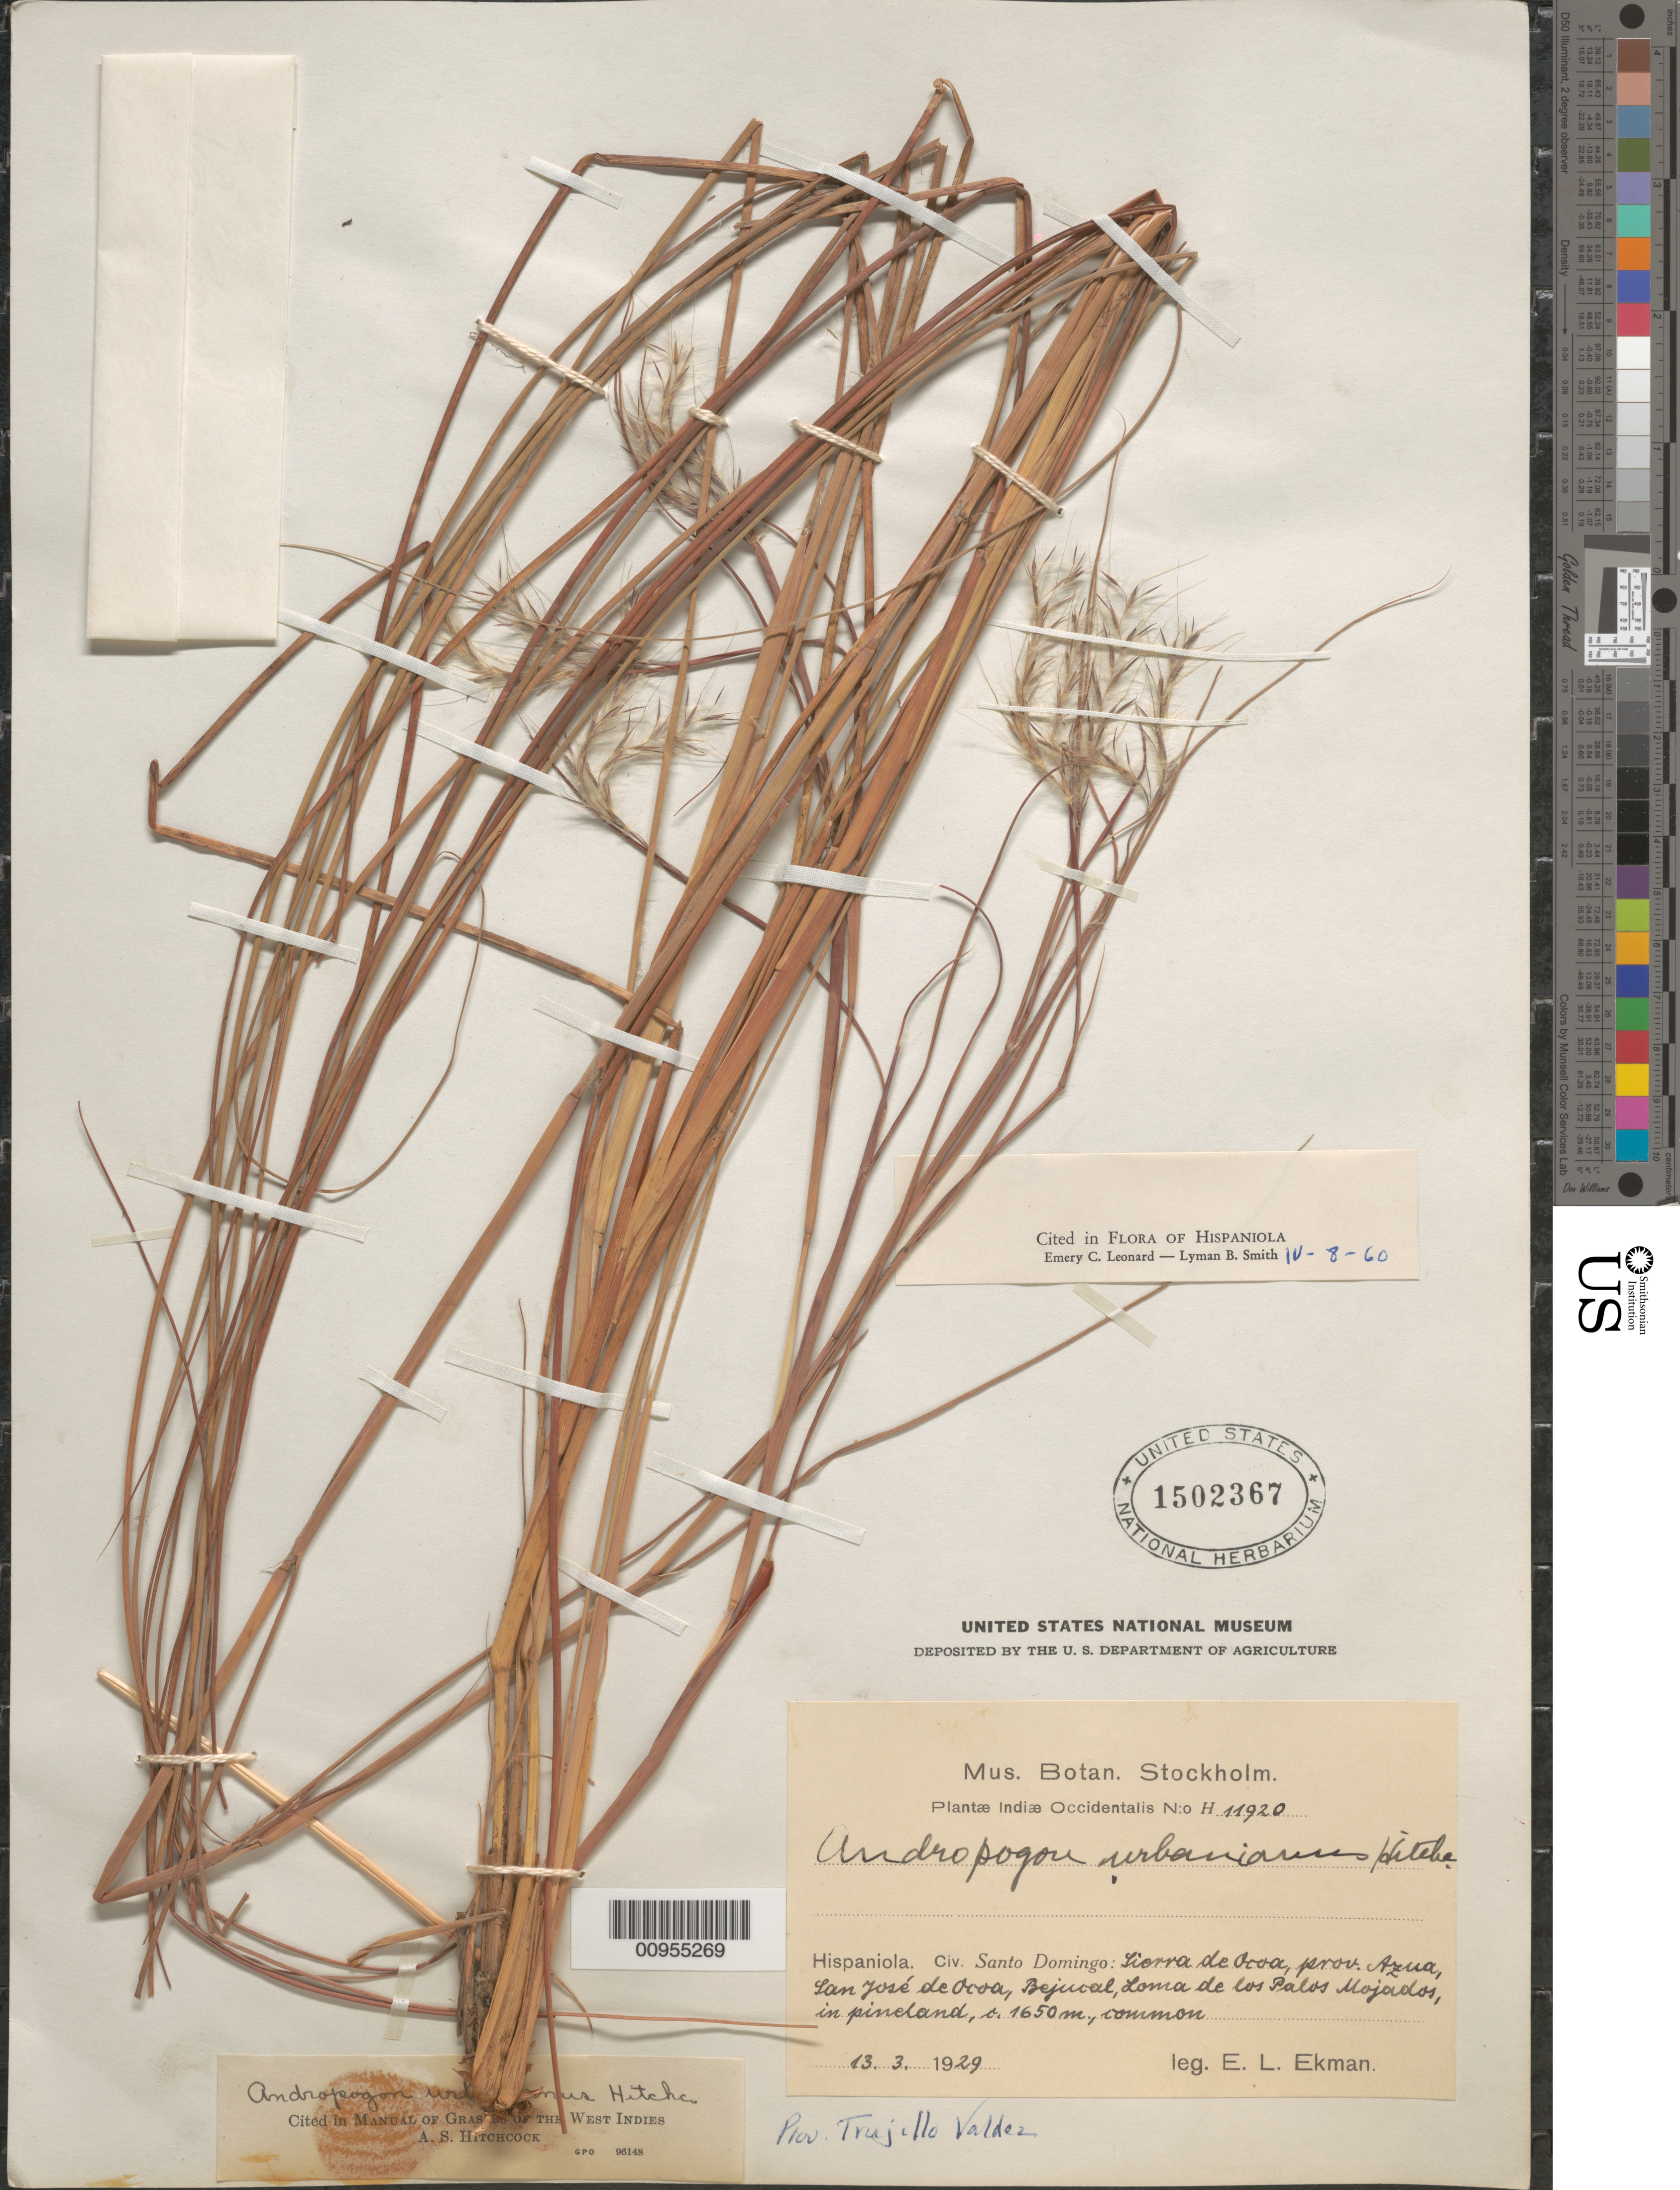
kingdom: Plantae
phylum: Tracheophyta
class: Liliopsida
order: Poales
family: Poaceae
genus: Andropogon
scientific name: Andropogon urbanianus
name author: Hitchc.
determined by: Leonard, E. S.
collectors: E. L. Ekman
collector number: H 11920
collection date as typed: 13 Mar 1929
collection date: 1929-03-13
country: Dominican Republic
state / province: Azua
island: Hispaniola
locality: Santo Domingo: Sierra de Ocoa, San José de Ocoa, Bejucal, Loma de los Palos Mojados.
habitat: In pineland.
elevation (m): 1650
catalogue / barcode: US 1502367